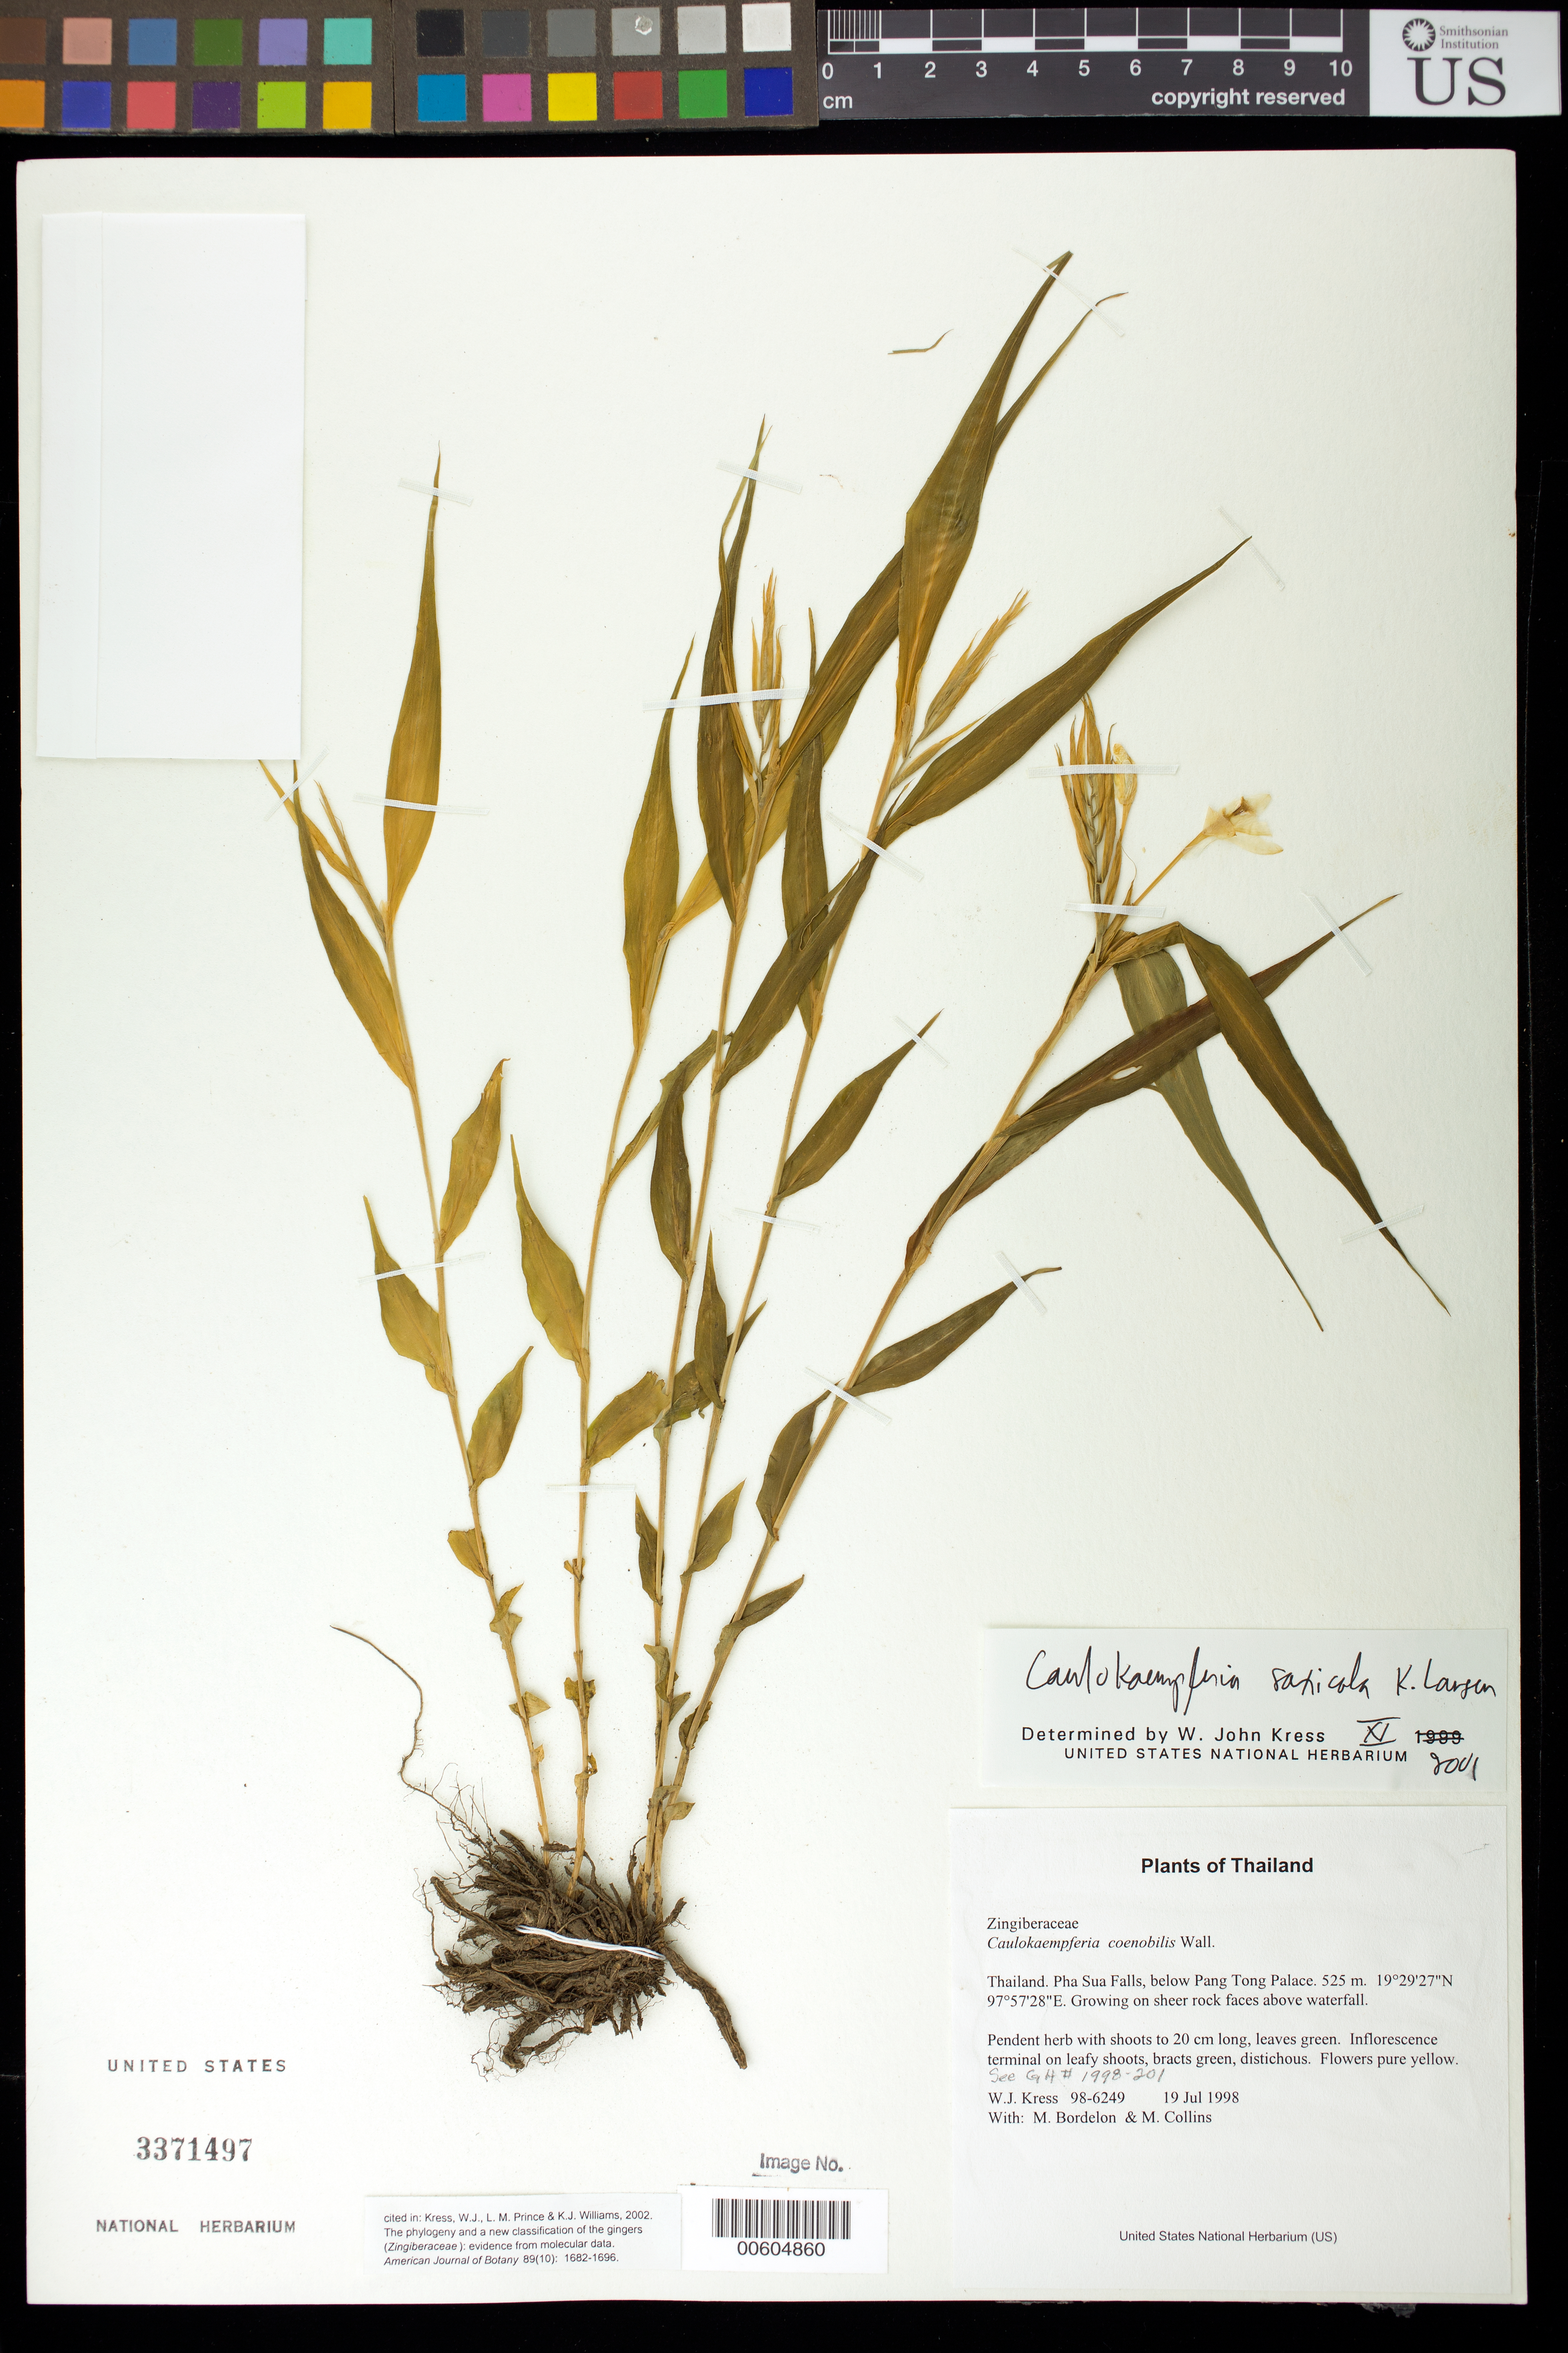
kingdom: Plantae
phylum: Tracheophyta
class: Liliopsida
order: Zingiberales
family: Zingiberaceae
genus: Caulokaempferia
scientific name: Caulokaempferia saxicola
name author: K. Larsen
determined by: Kress, W. J., (US), Smithsonian Institution - National Museum of Natural History (UNITED STATES)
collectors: W. J. Kress, M. Bordelon & M. Collins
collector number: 98-6249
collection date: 1998-07-19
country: Thailand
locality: Pha Sua Falls, below Pang Tong Palace.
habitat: Growing on sheer rock faces above waterfall.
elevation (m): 525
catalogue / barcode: US 3371497